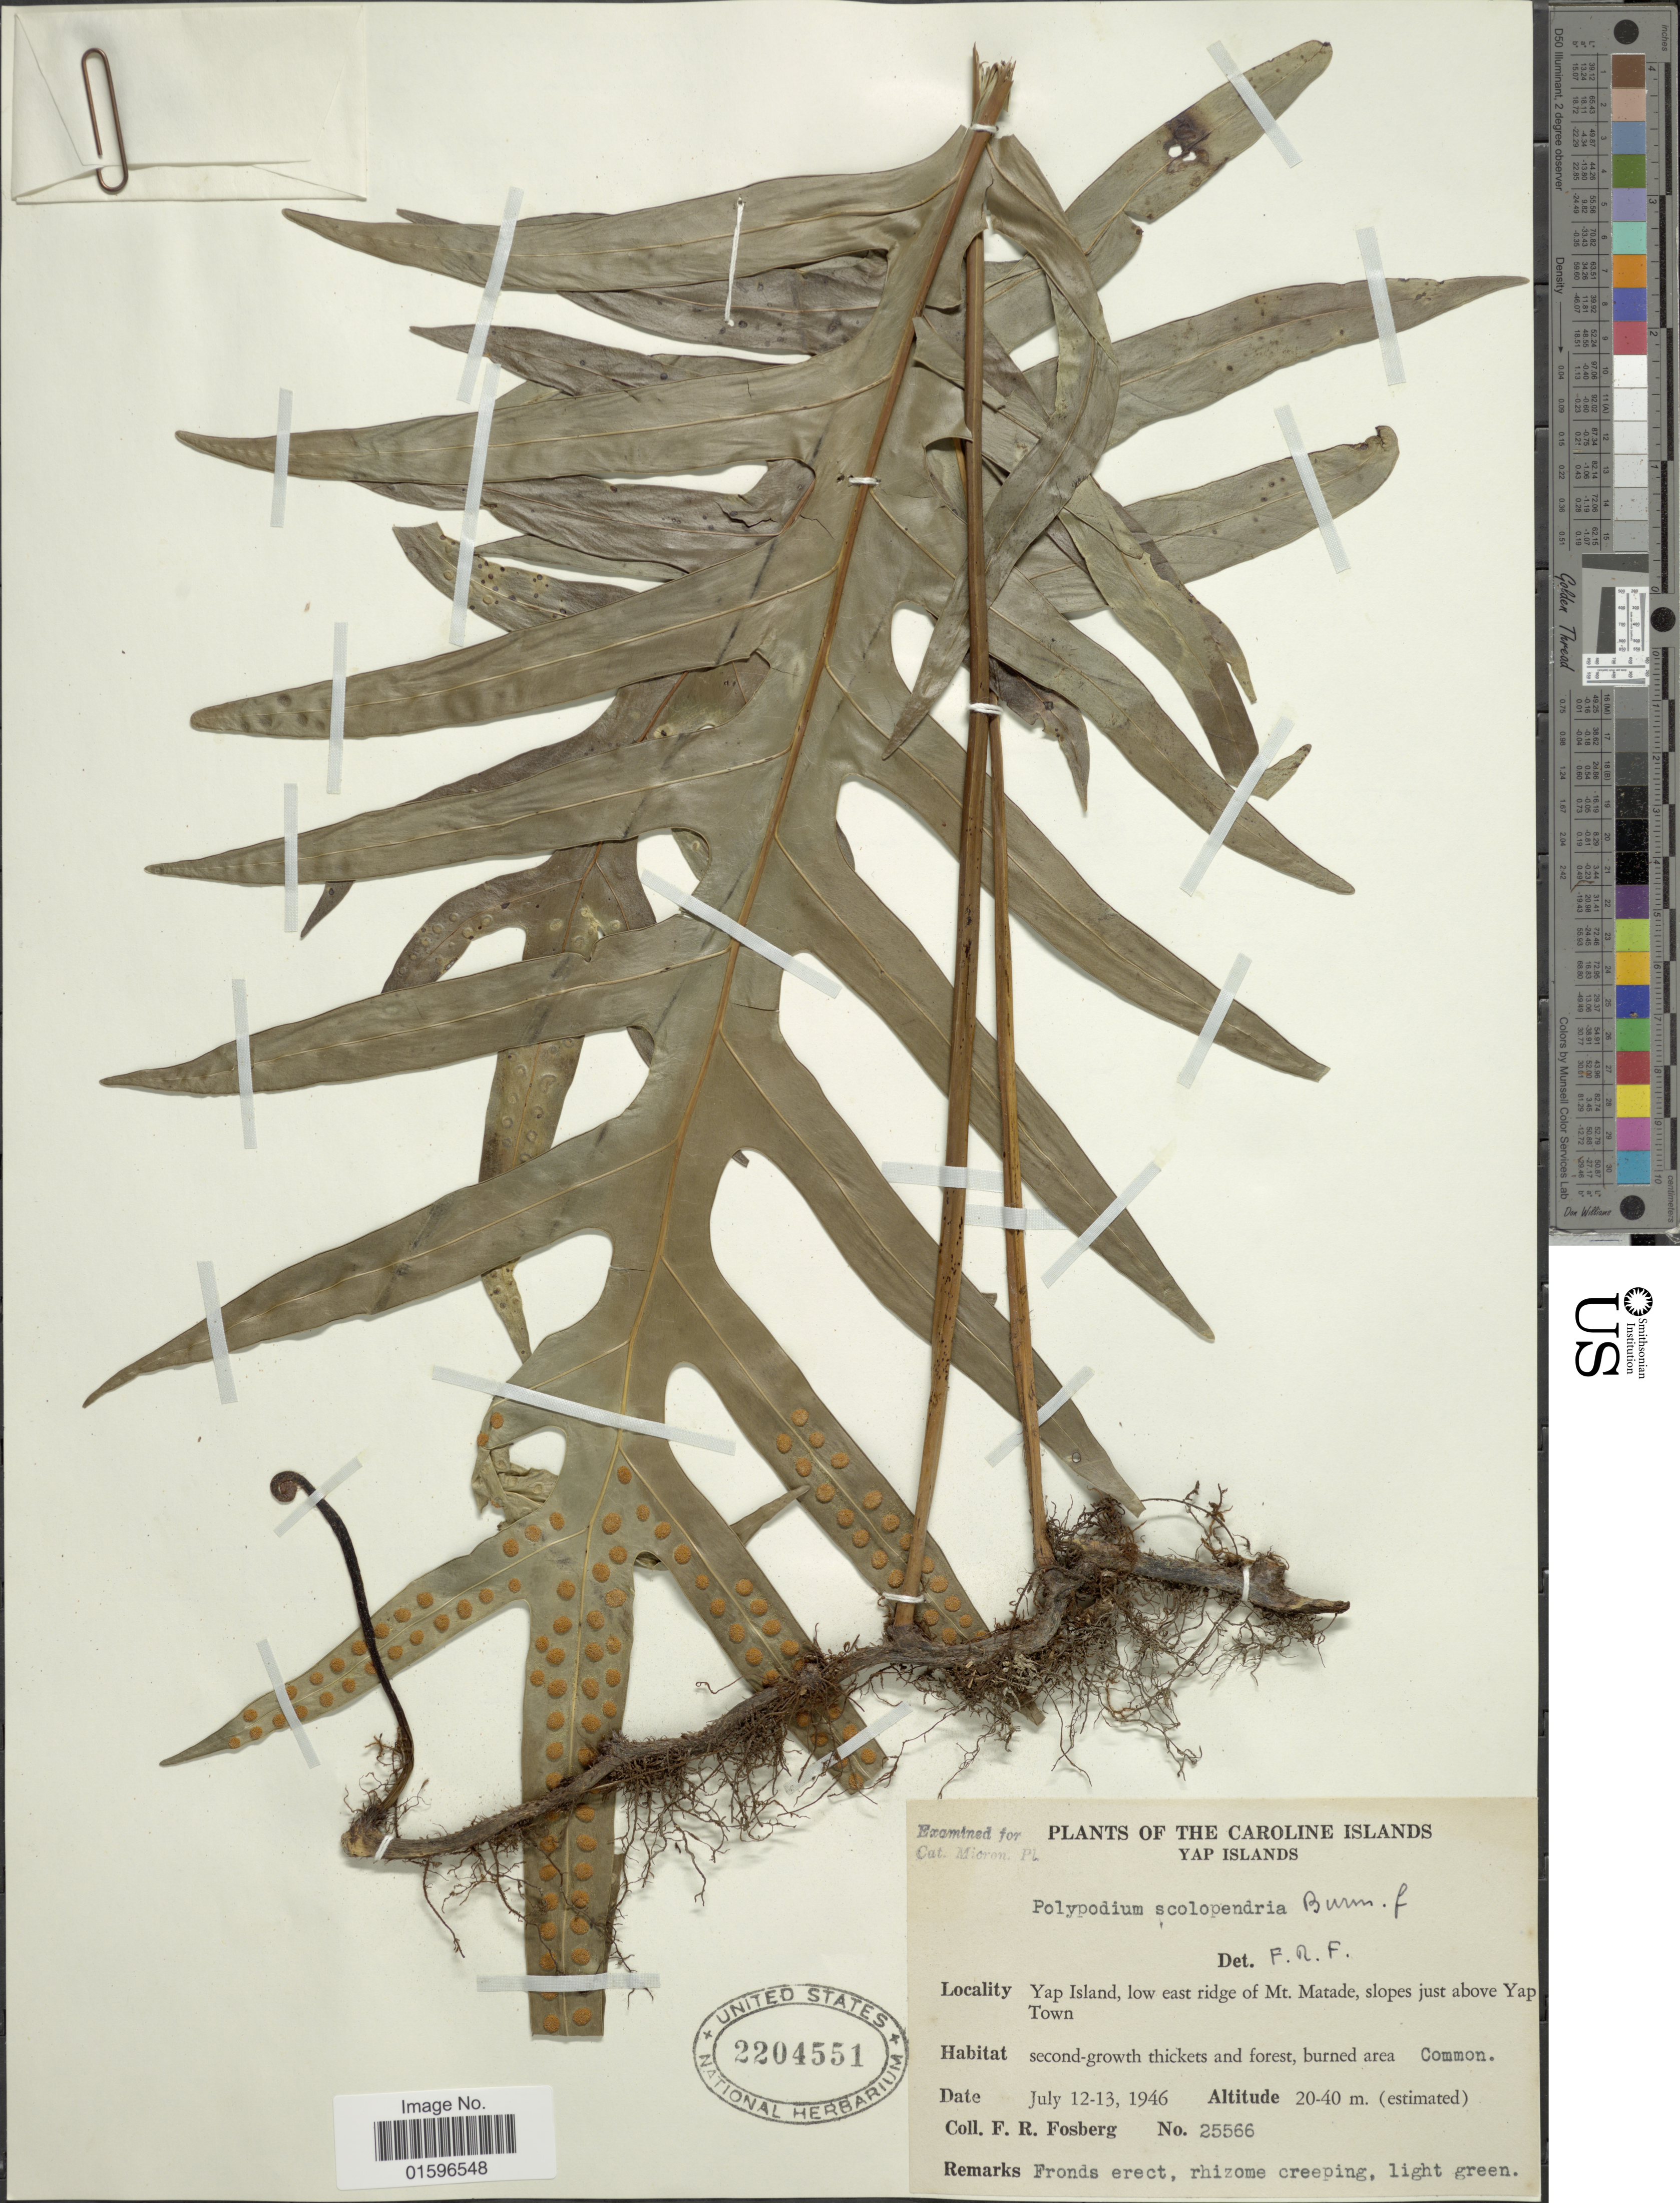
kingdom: Plantae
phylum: Tracheophyta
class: Polypodiopsida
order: Polypodiales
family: Polypodiaceae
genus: Polypodium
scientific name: Polypodium scolopendria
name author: Burm. f.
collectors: F. R. Fosberg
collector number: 25566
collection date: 1946-07-12/1946-07-13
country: Micronesia, Federated States of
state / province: Yap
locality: Carolines Islands, Yap Islands, low east ridge of Mt. Matade, slopes just above Yap Town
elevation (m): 20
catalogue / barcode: US 2204551